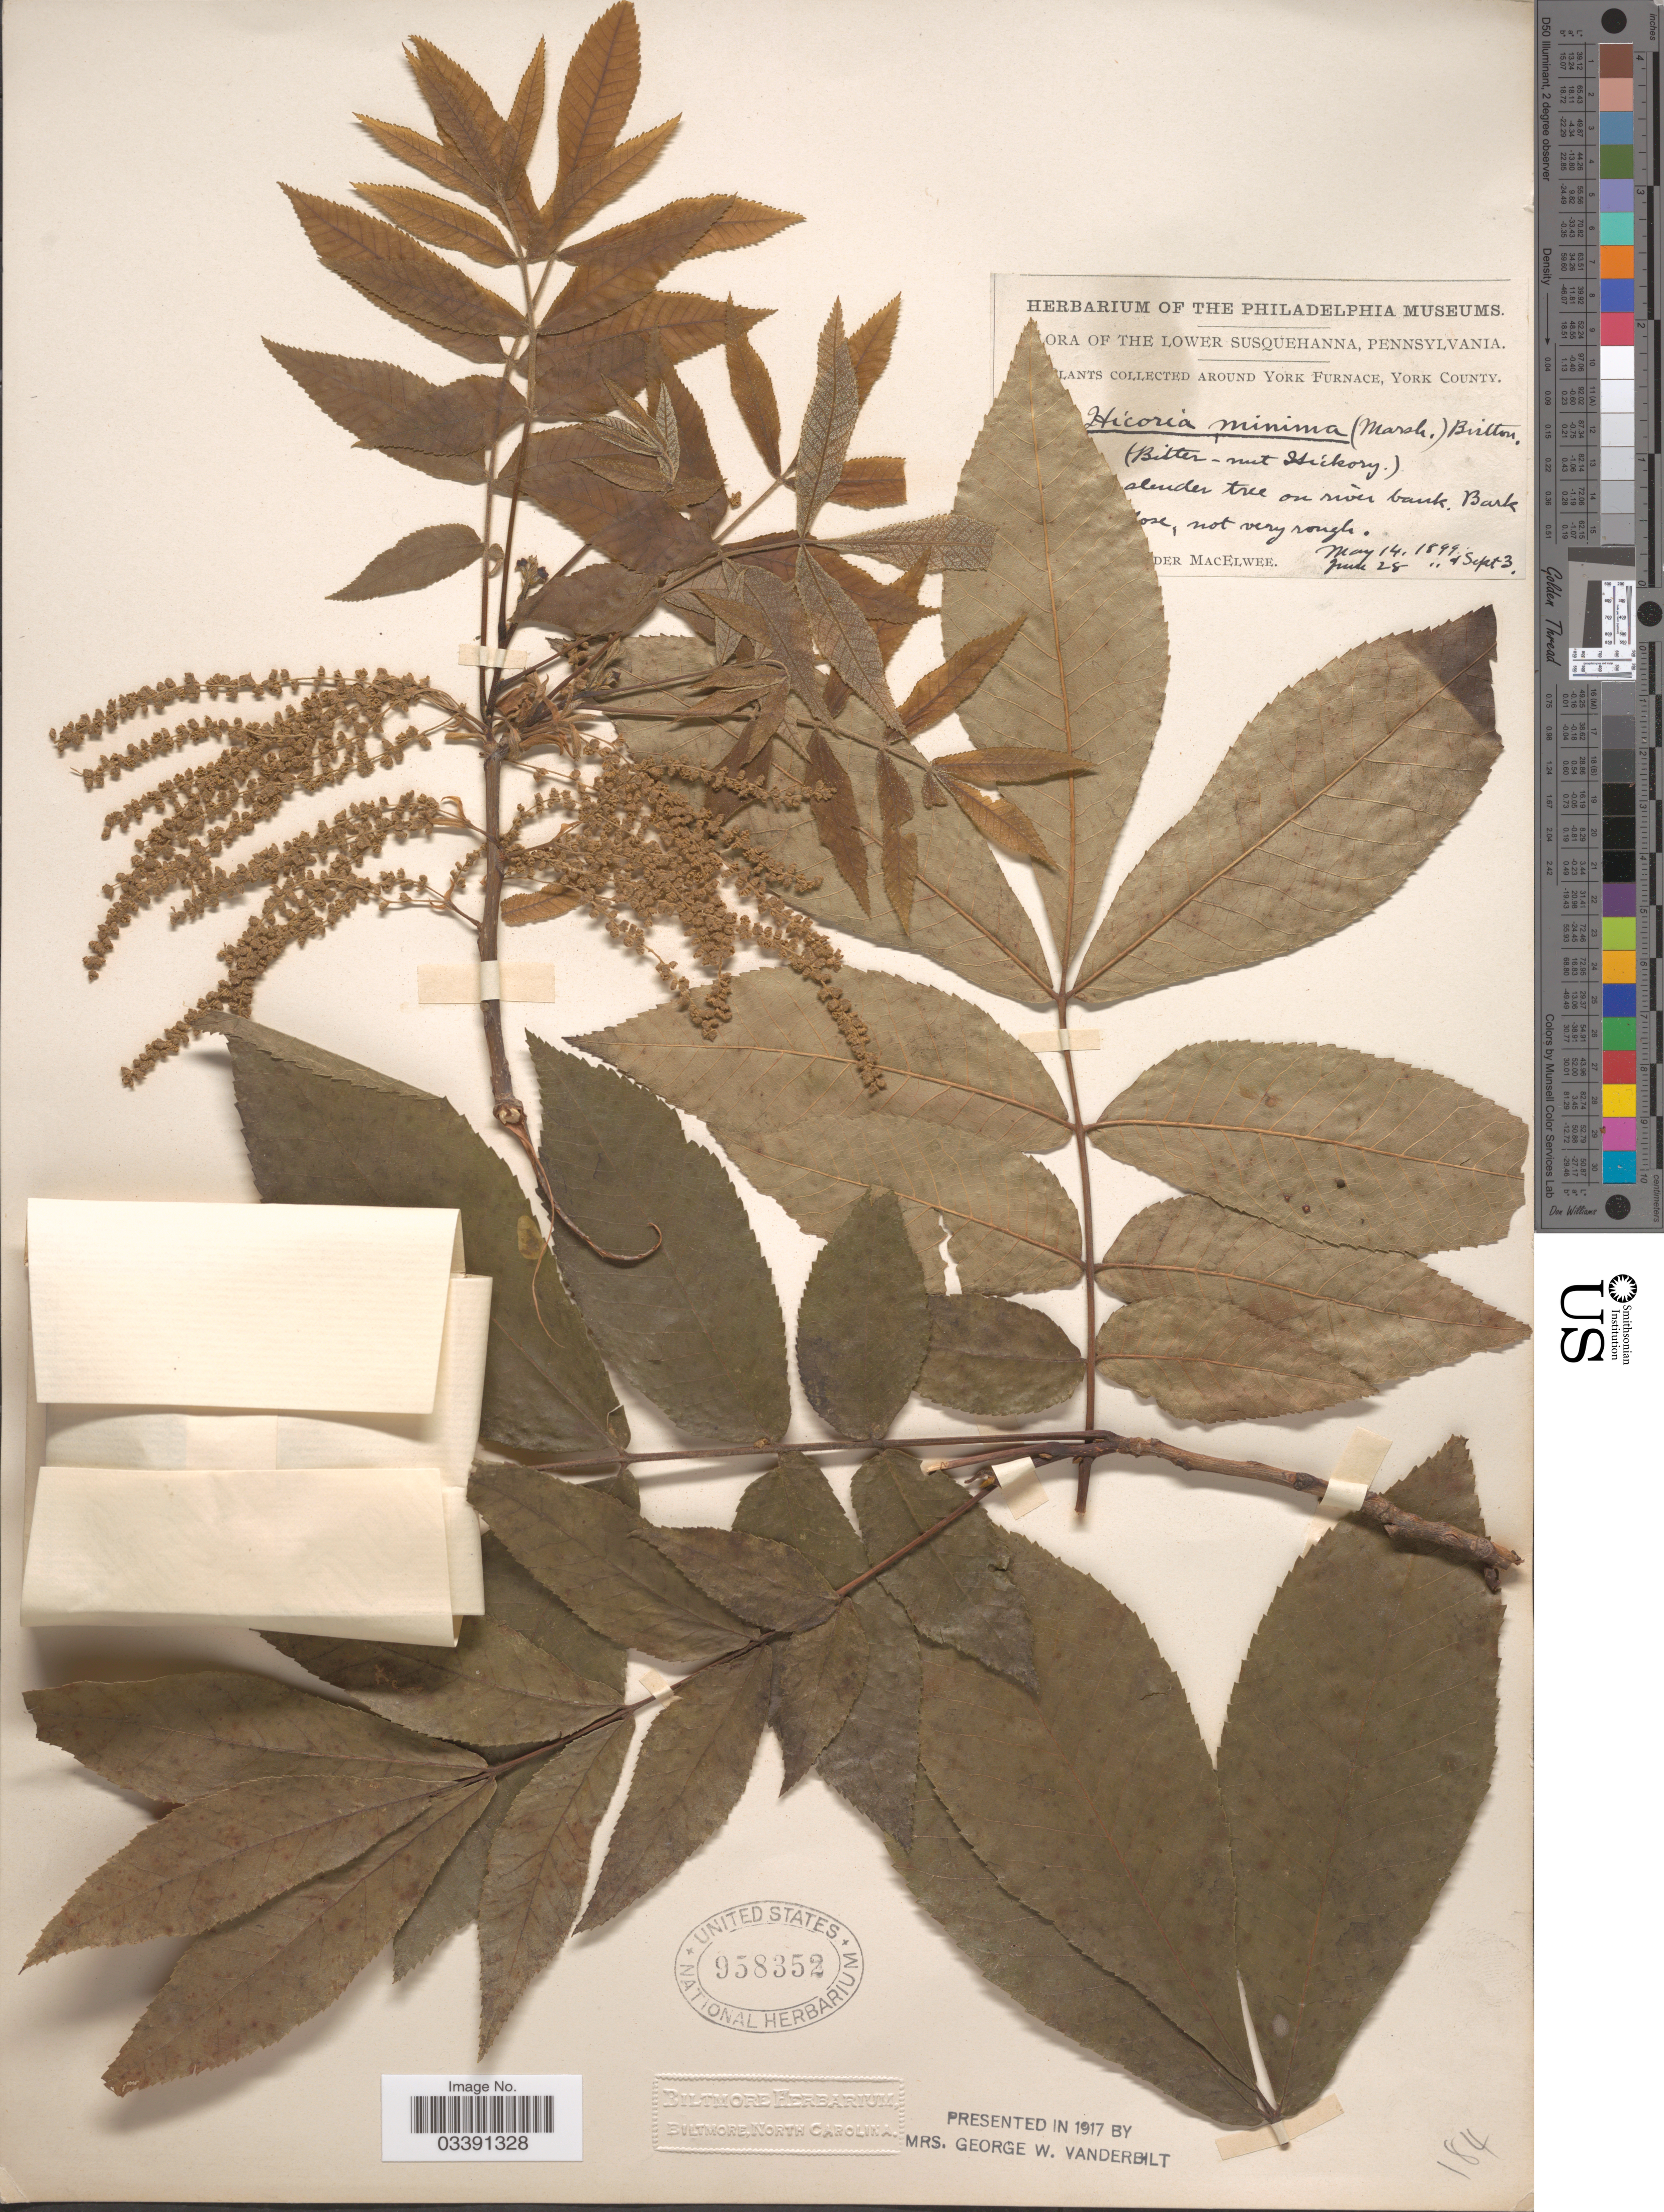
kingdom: Plantae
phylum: Tracheophyta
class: Magnoliopsida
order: Fagales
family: Juglandaceae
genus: Carya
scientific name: Carya cordiformis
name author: (Wangenh.) K. Koch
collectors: A. MacElwee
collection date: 1899-05-14/1899-09-03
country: United States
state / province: Pennsylvania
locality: The Lower Susquehanna. Around York Furnace, York County.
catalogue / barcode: US 958352